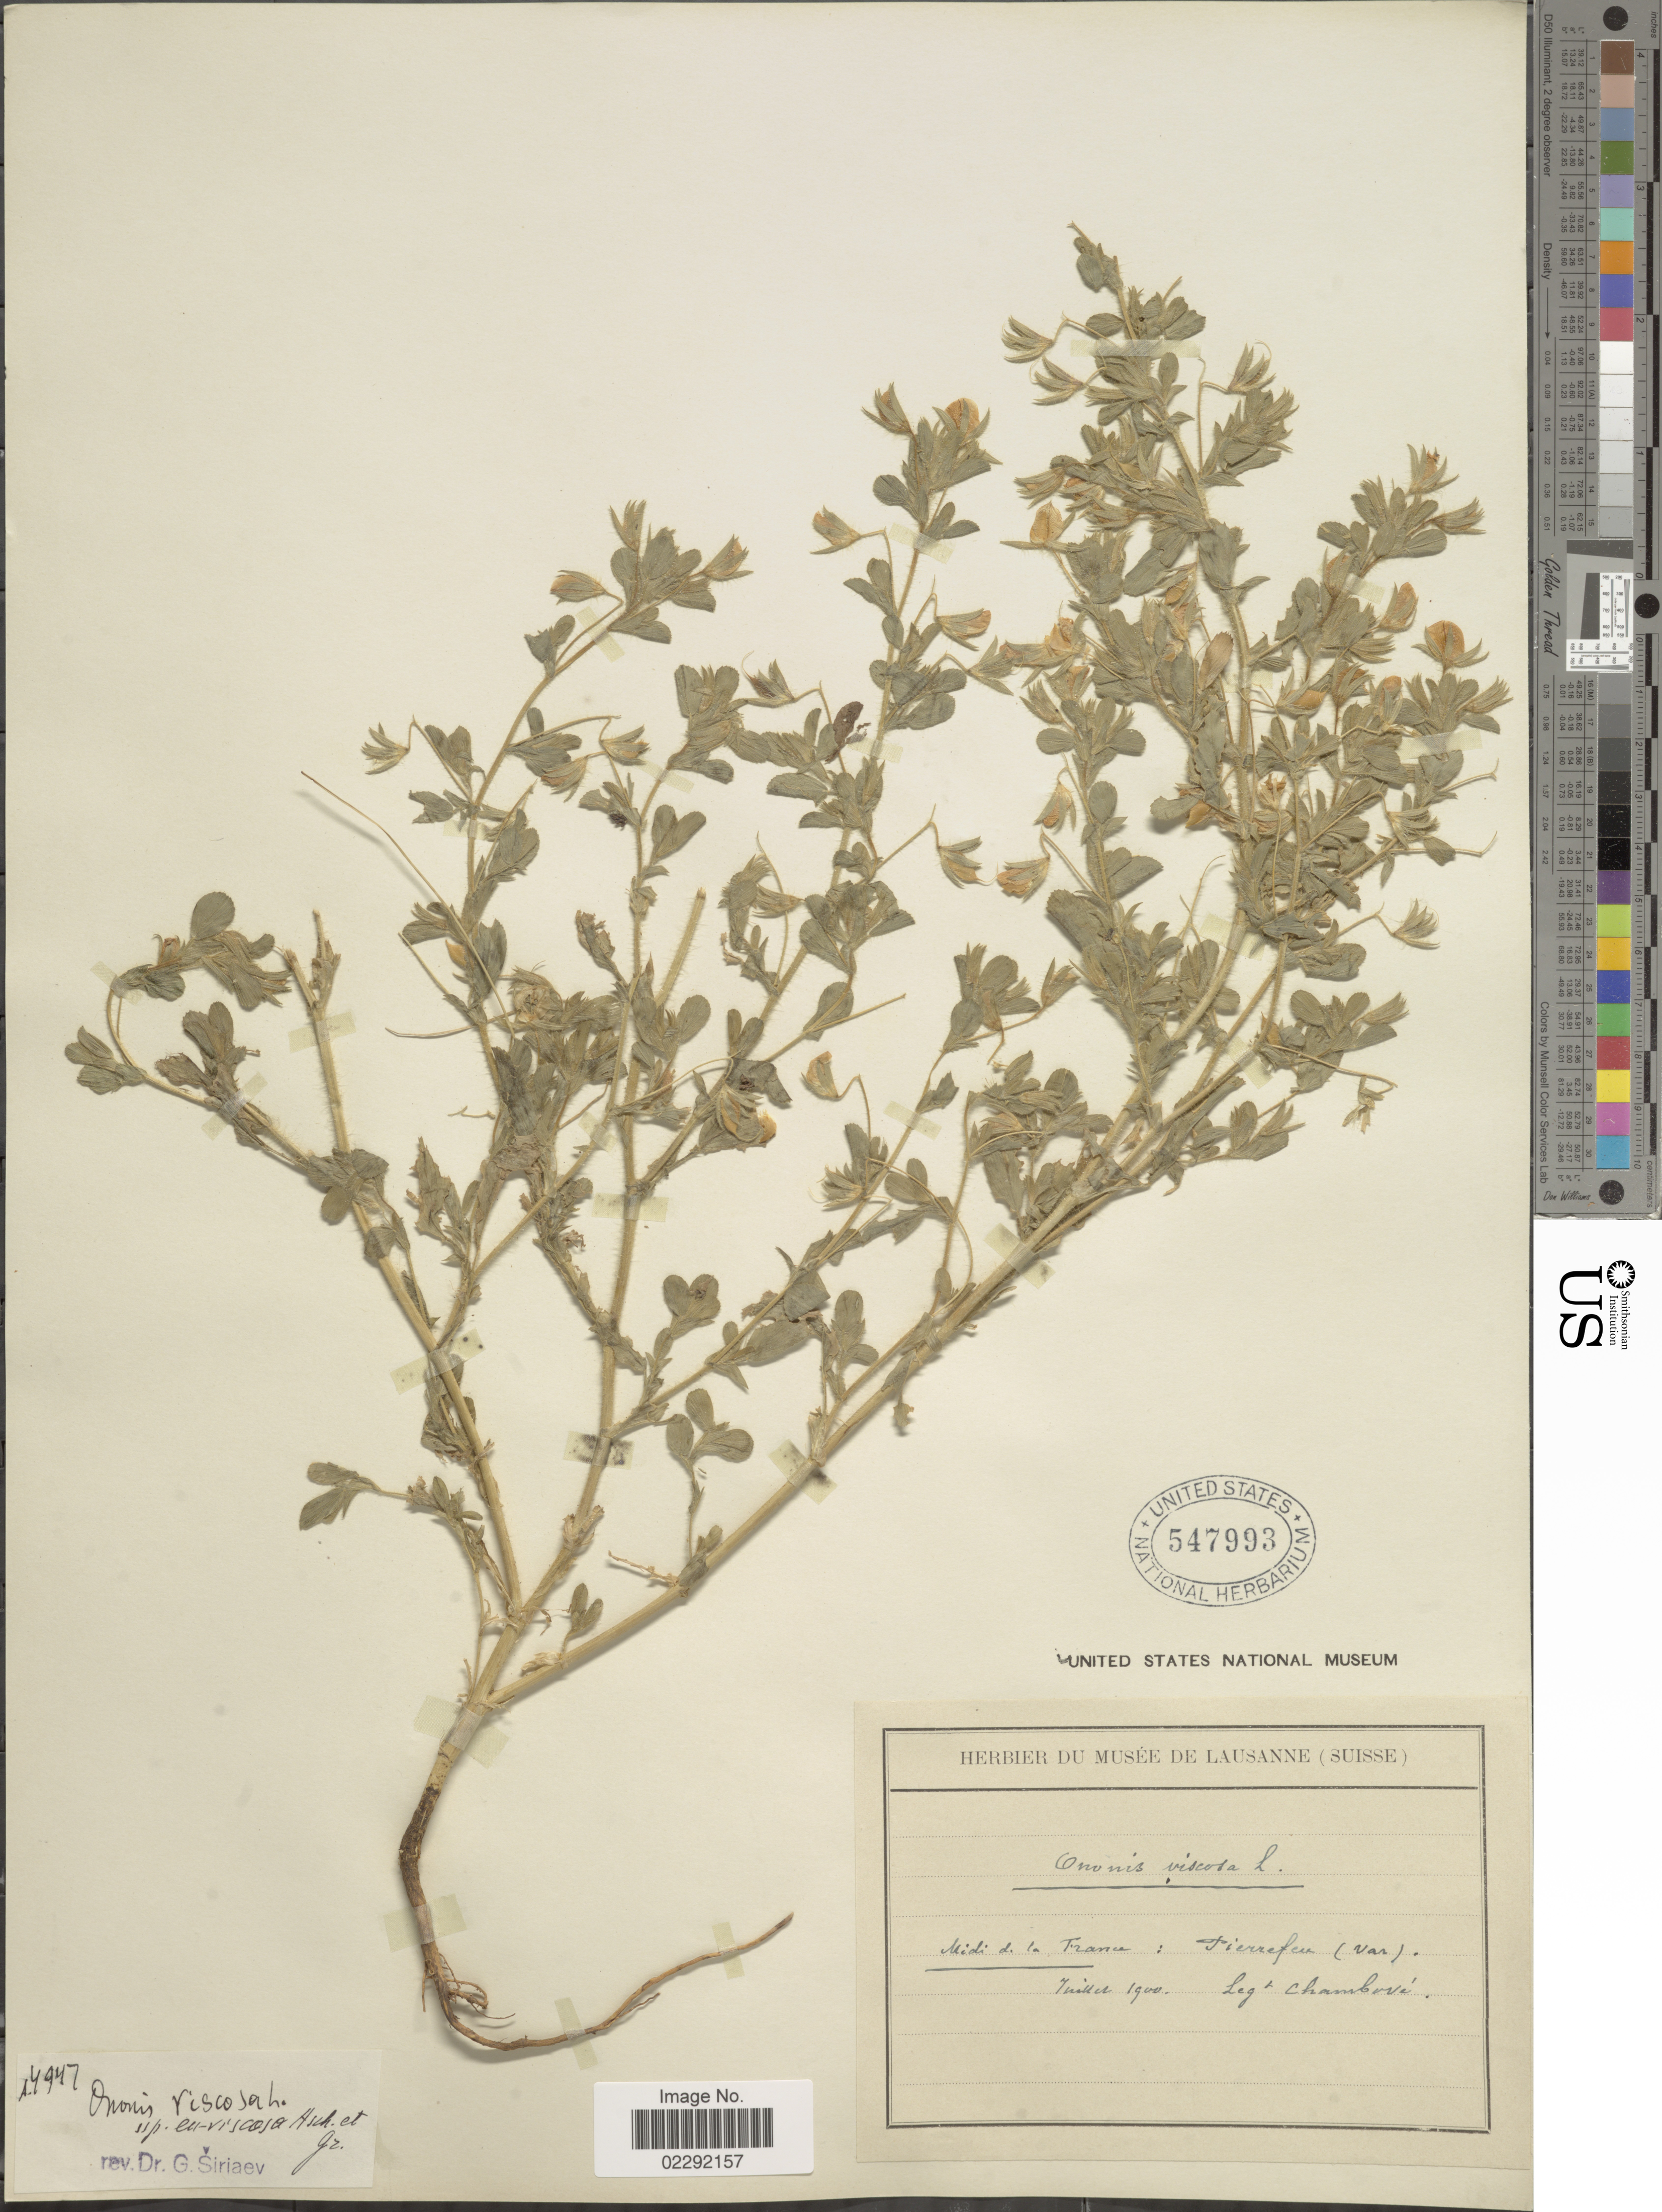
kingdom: Plantae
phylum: Tracheophyta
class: Magnoliopsida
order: Fabales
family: Fabaceae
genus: Ononis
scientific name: Ononis viscosa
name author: L.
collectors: Chambove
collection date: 1900-07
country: France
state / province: Provence-Alpes-Côte d'Azur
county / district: Var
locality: Midi de la France: Tierrafue (var). [interpreted]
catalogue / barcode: US 547993